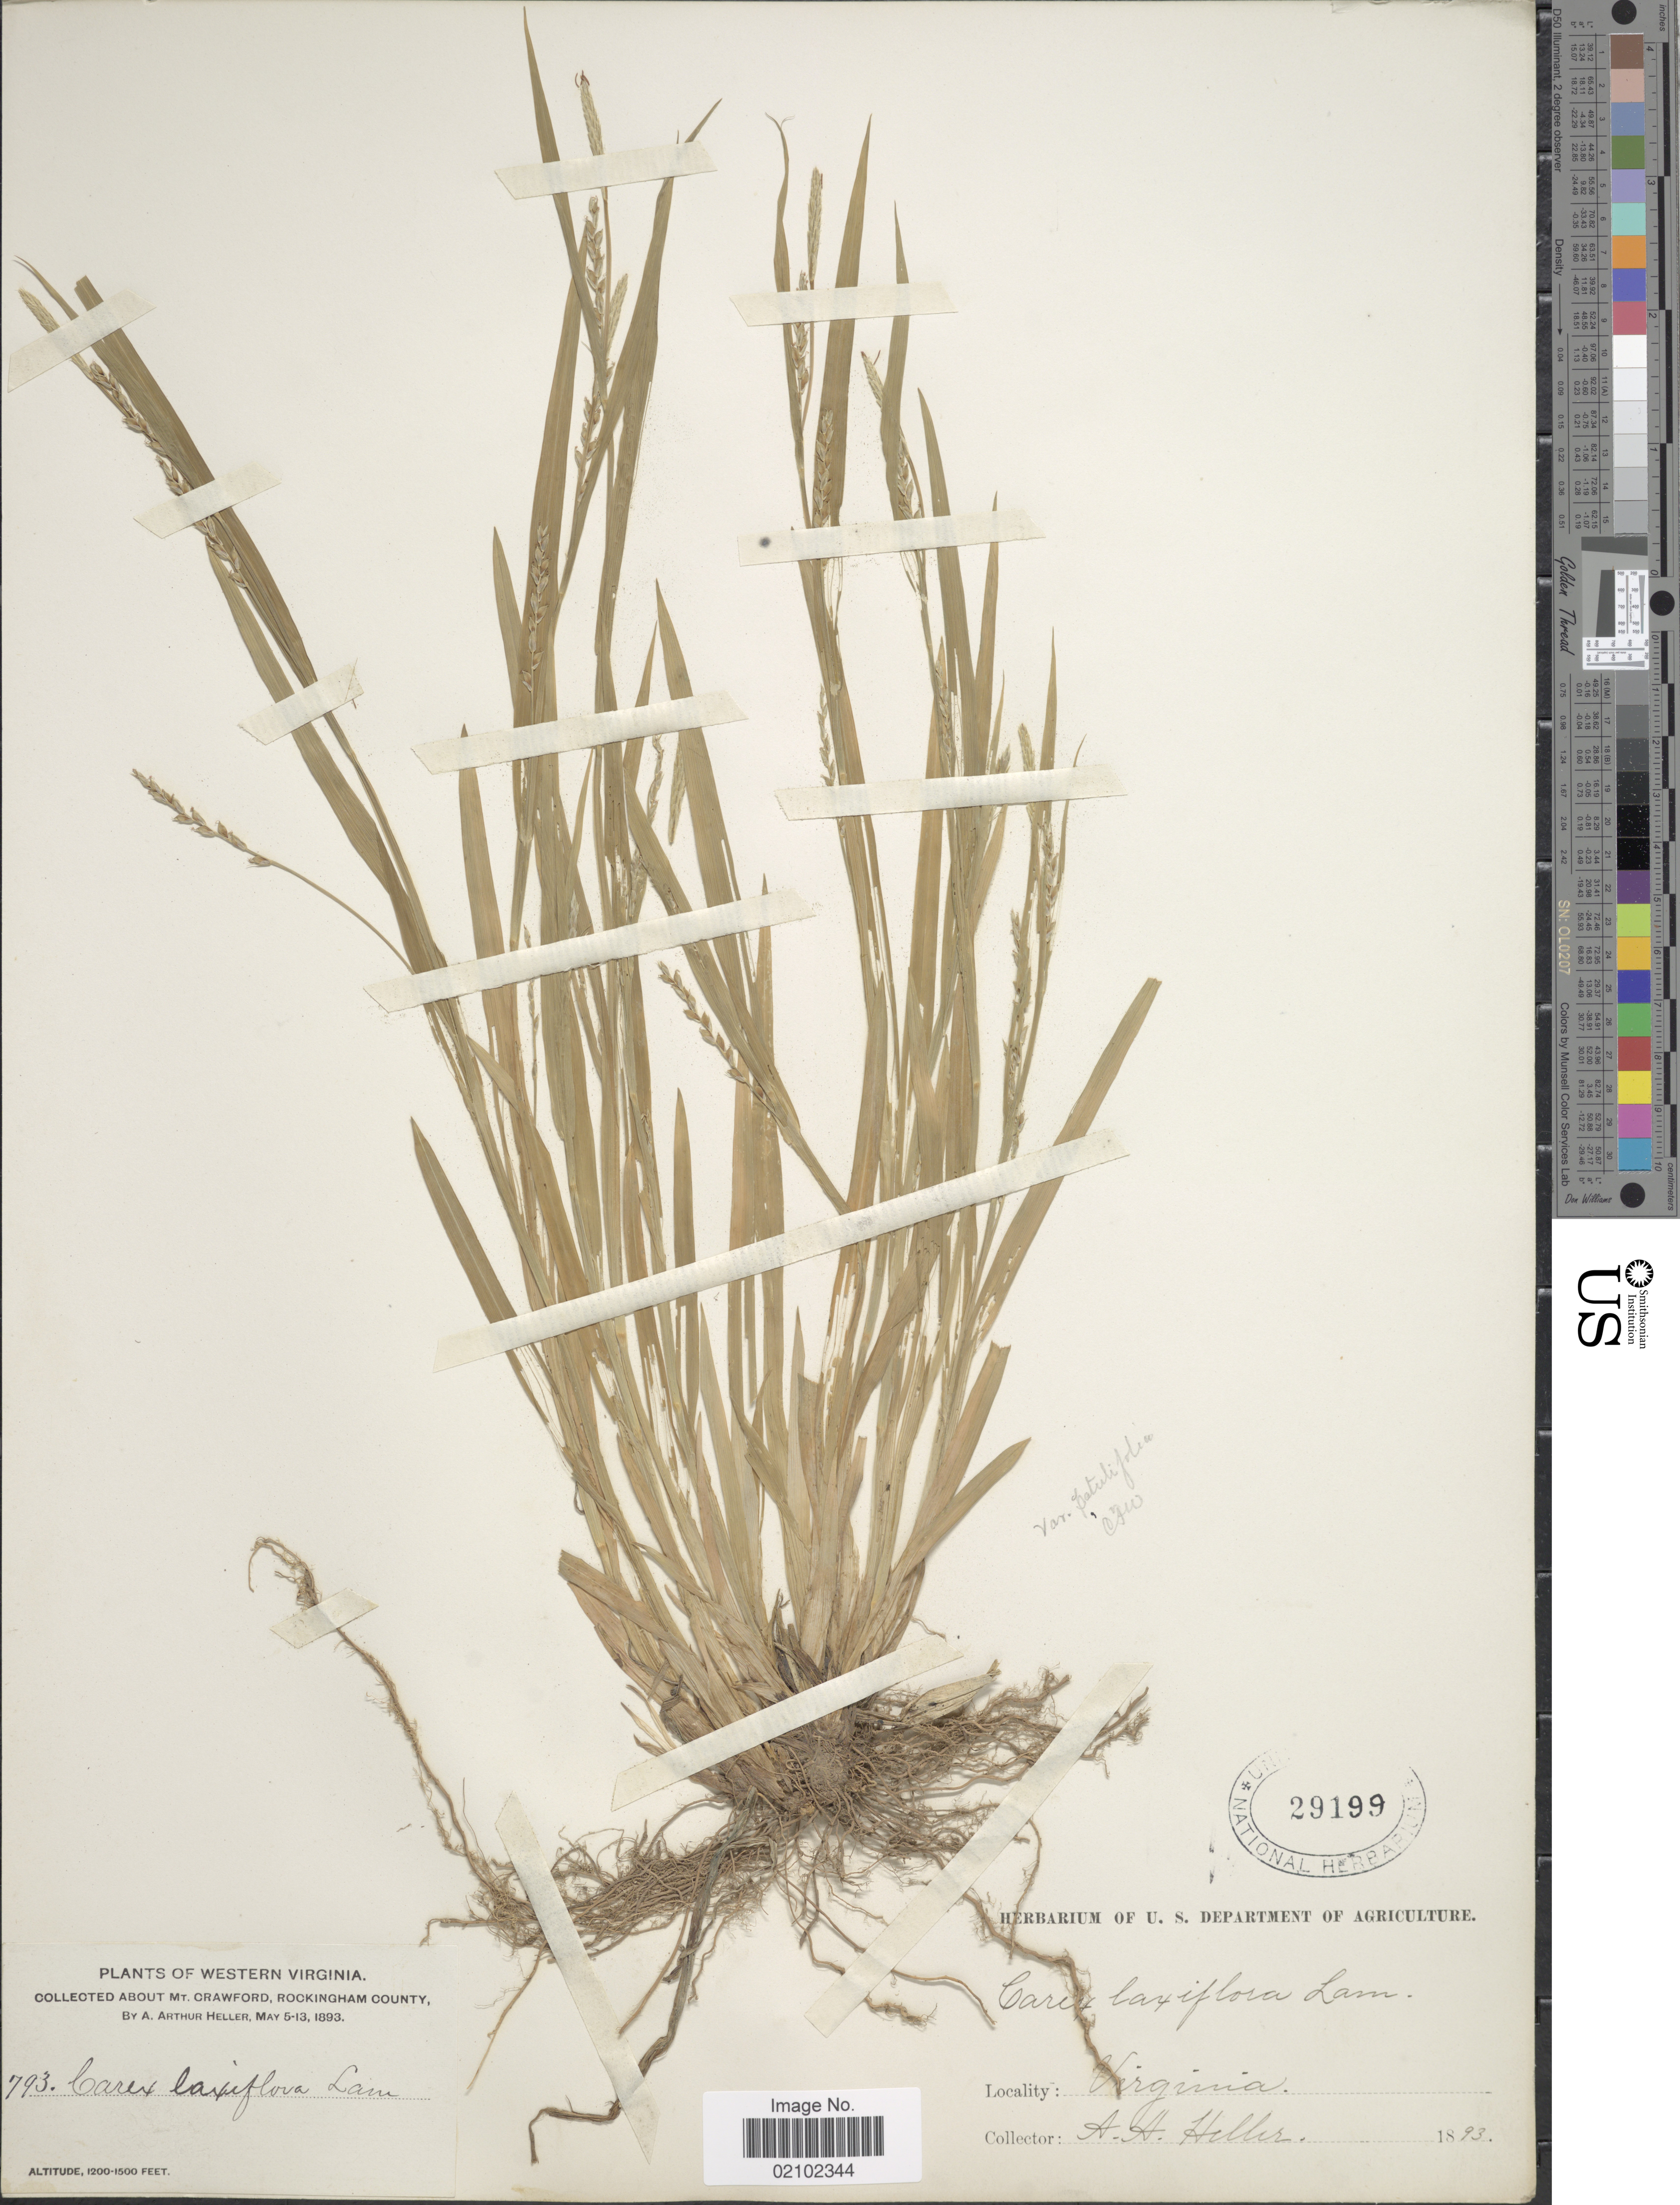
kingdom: Plantae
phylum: Tracheophyta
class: Liliopsida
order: Poales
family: Cyperaceae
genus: Carex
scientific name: Carex laxiflora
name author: Lam.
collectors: A. A. Heller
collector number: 793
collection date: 1893-05-05/1893-05-13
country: United States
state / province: Virginia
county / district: Rockingham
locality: About Mt. Crawford, Rockingham County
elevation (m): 366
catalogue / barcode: US 29199